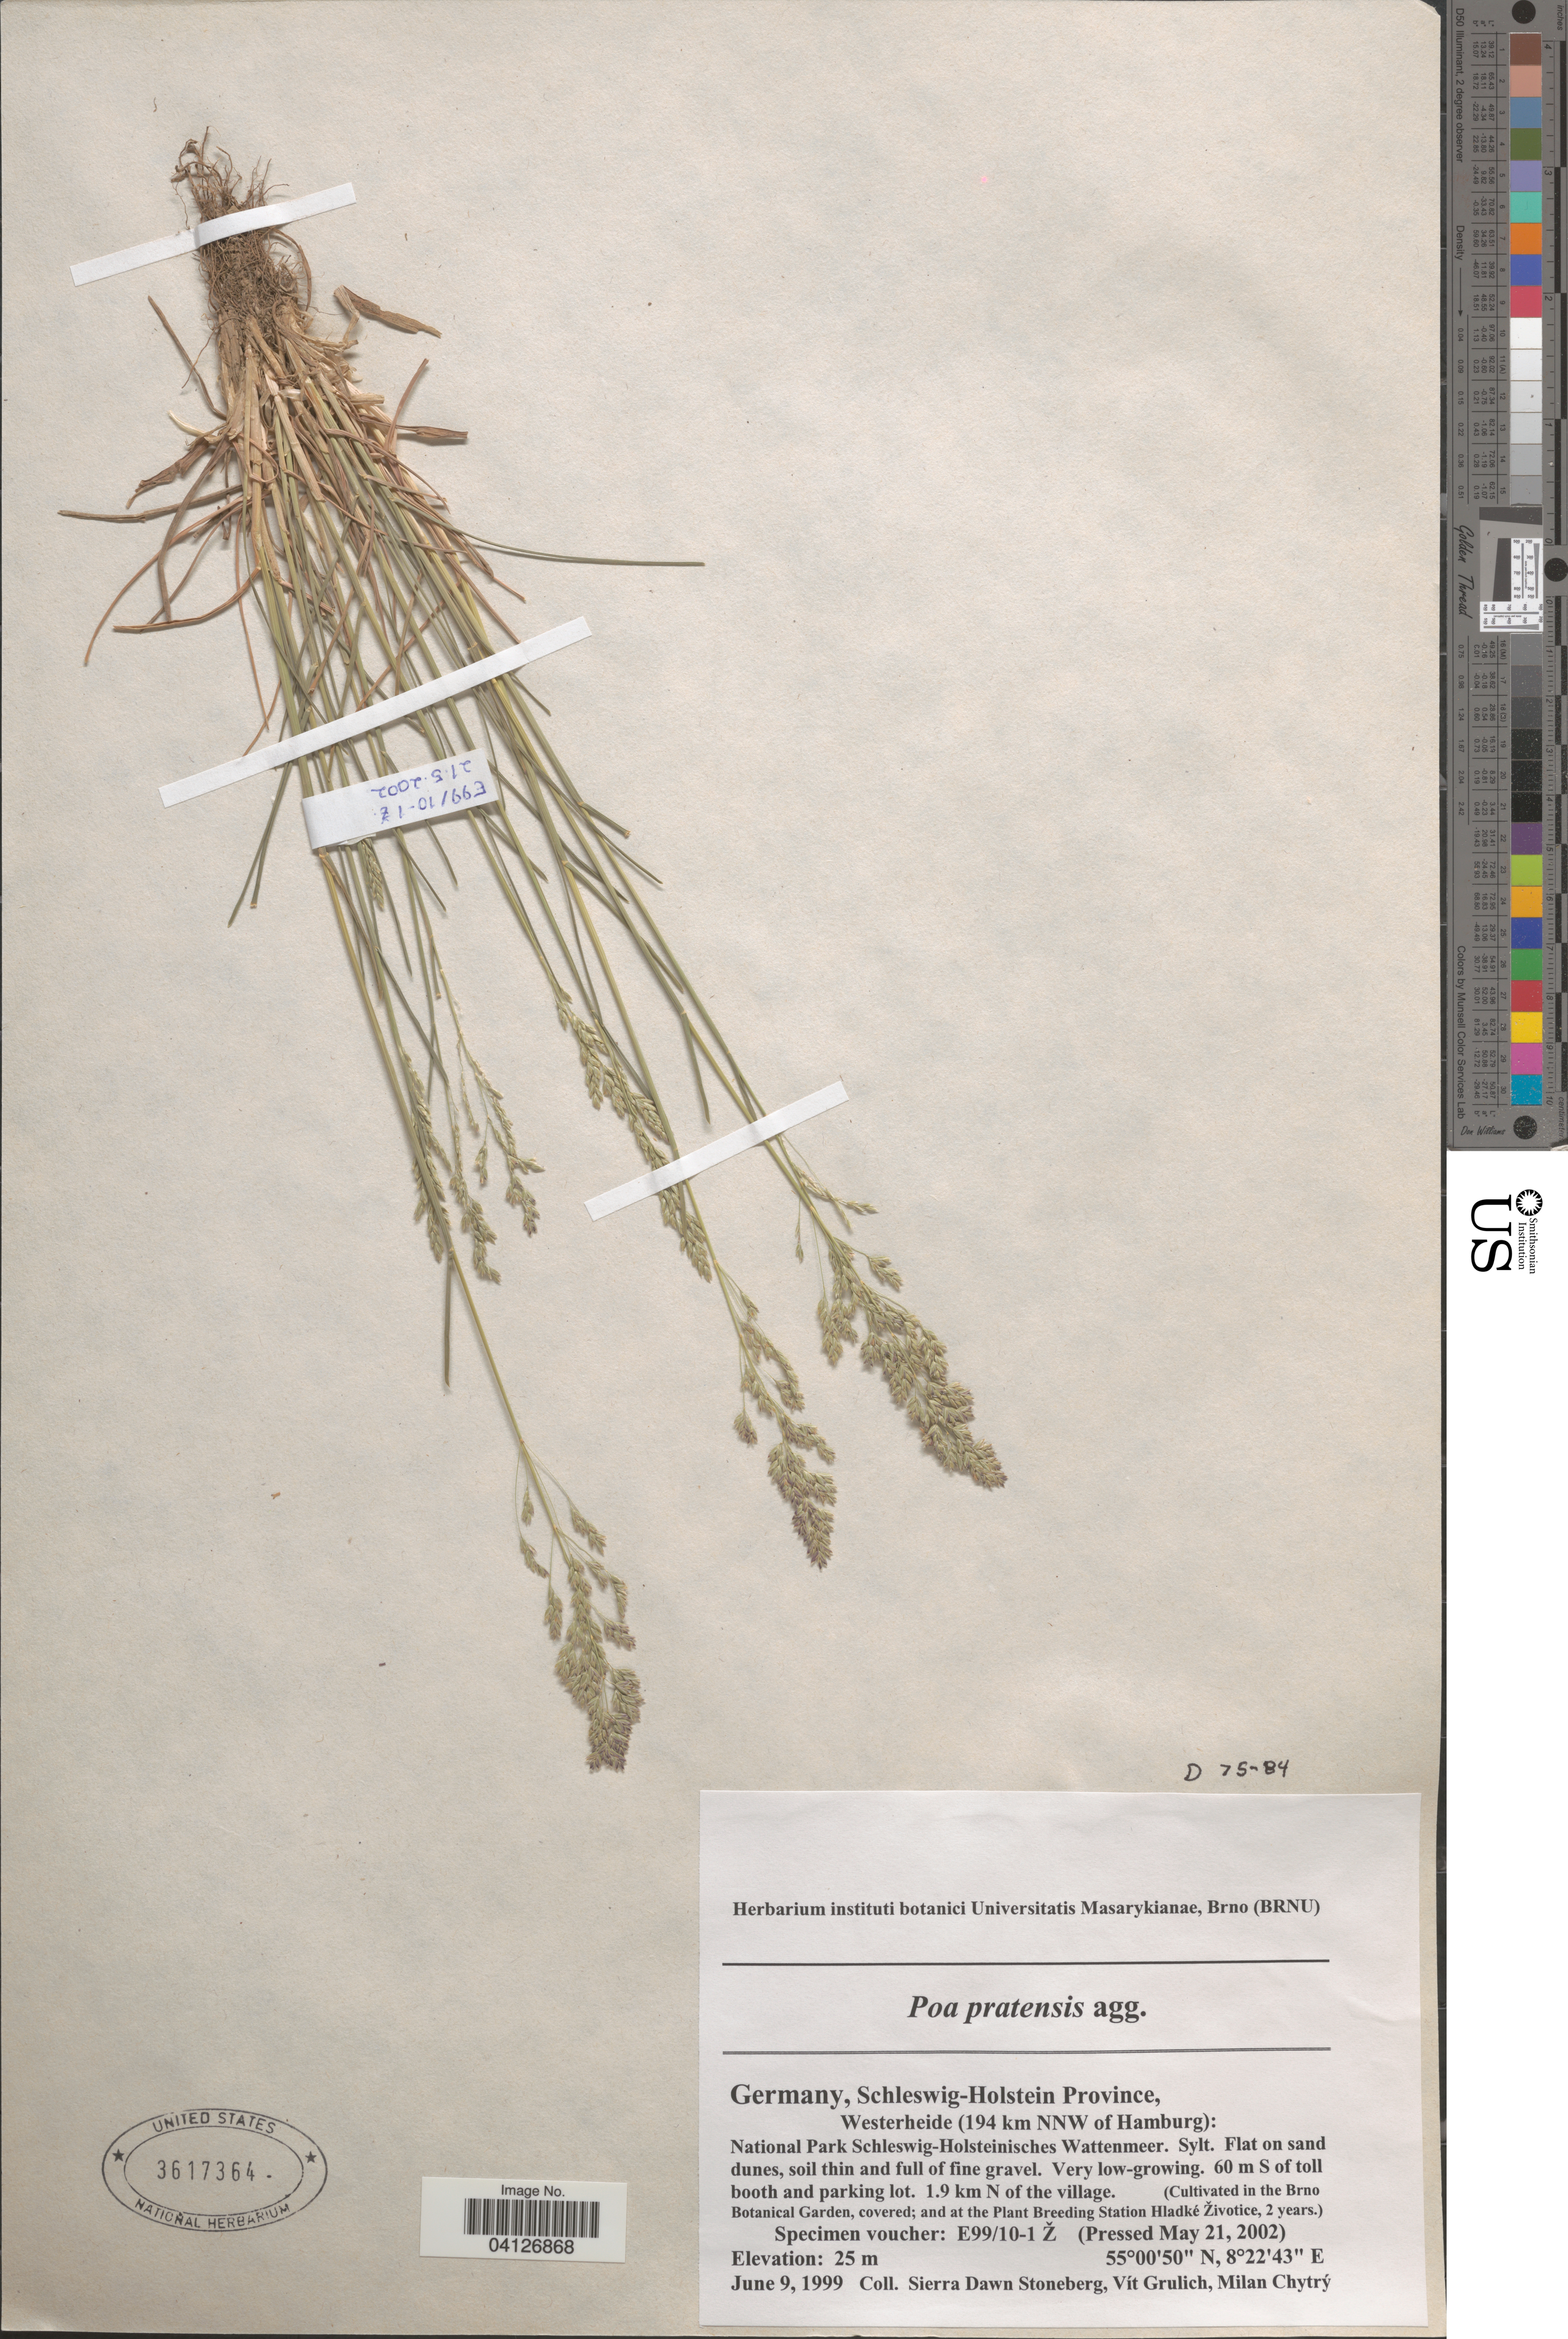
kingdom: Plantae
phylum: Tracheophyta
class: Liliopsida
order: Poales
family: Poaceae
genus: Poa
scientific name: Poa pratensis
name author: L.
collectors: Ex herb. instituti botanici Universitatis Masarykianae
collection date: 2002-05-21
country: Czechia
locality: In the Brno Botanical Garden, covered; and at the Plant Breeding Station Hladké Životice, 2 years.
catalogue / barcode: US 3617364